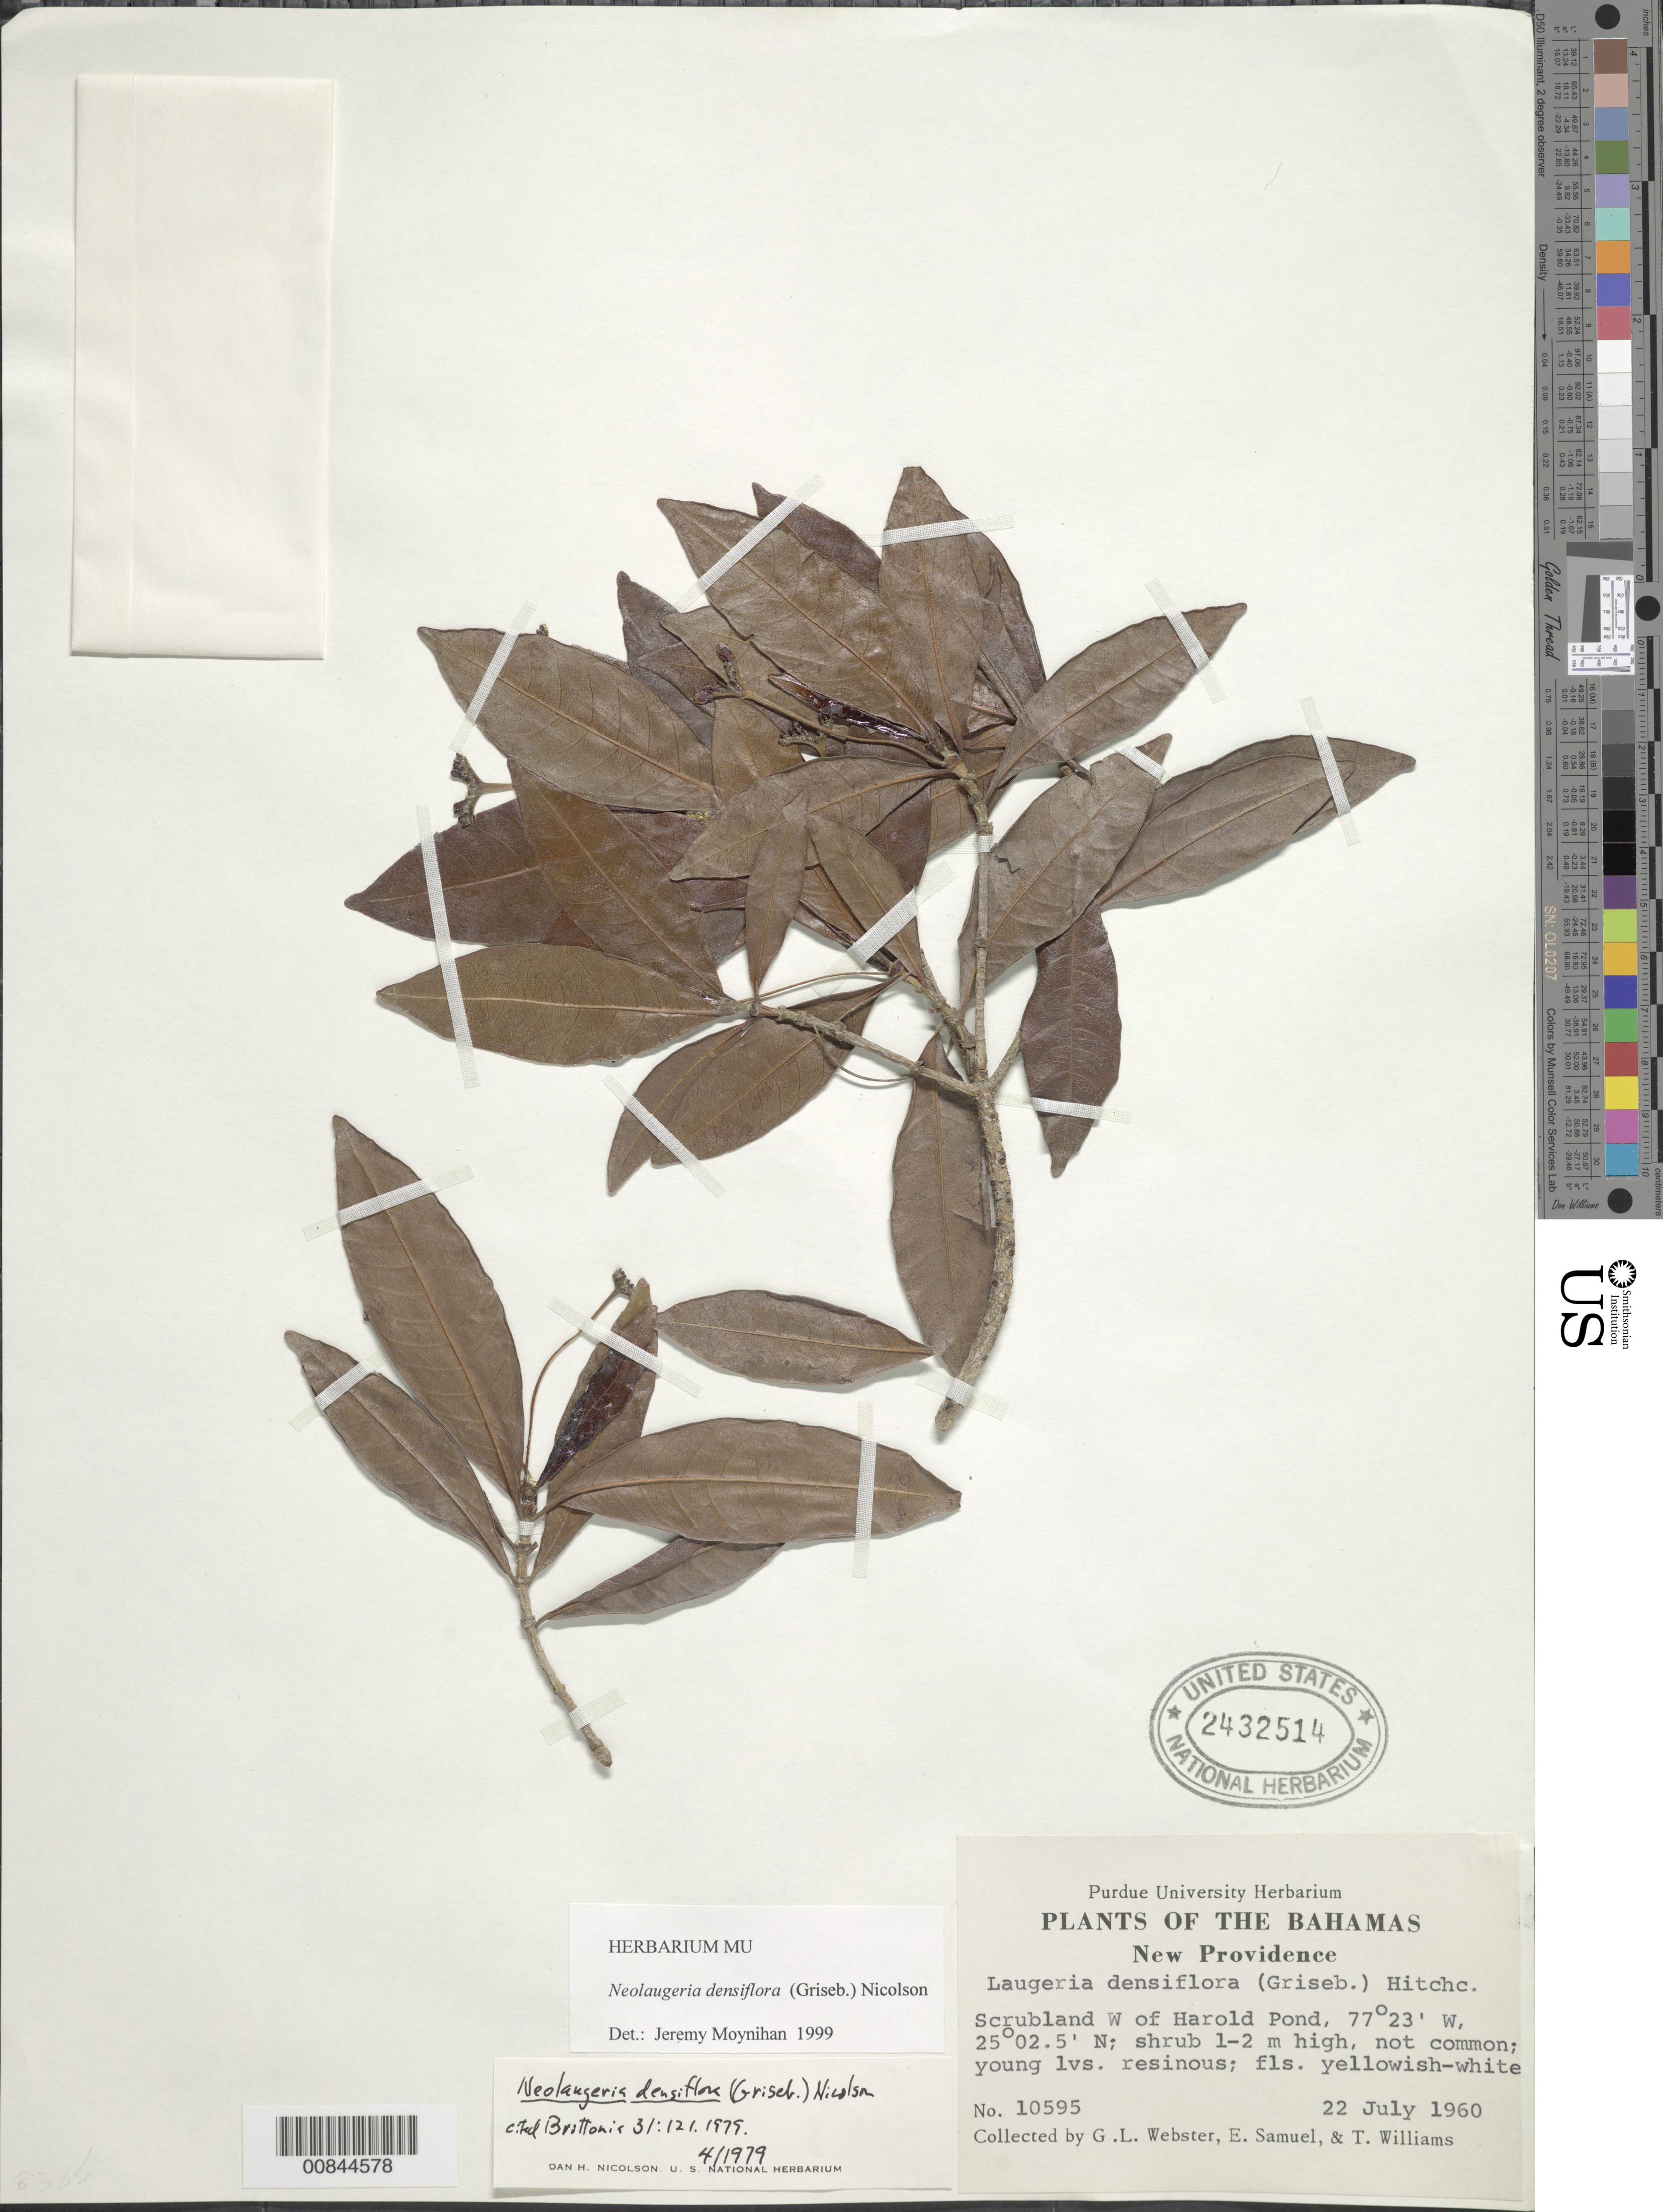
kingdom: Plantae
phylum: Tracheophyta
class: Magnoliopsida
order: Gentianales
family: Rubiaceae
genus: Stenostomum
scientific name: Stenostomum densiflorum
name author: C. Wright ex Griseb.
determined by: Nicolson, Dan H.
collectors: G. L. Webster, E. Samuel & T. Williams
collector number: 10595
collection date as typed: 22 Jul 1960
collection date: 1960-07-22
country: Bahamas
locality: New Providence. W of Harold Pond.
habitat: Scrubland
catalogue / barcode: US 2432514